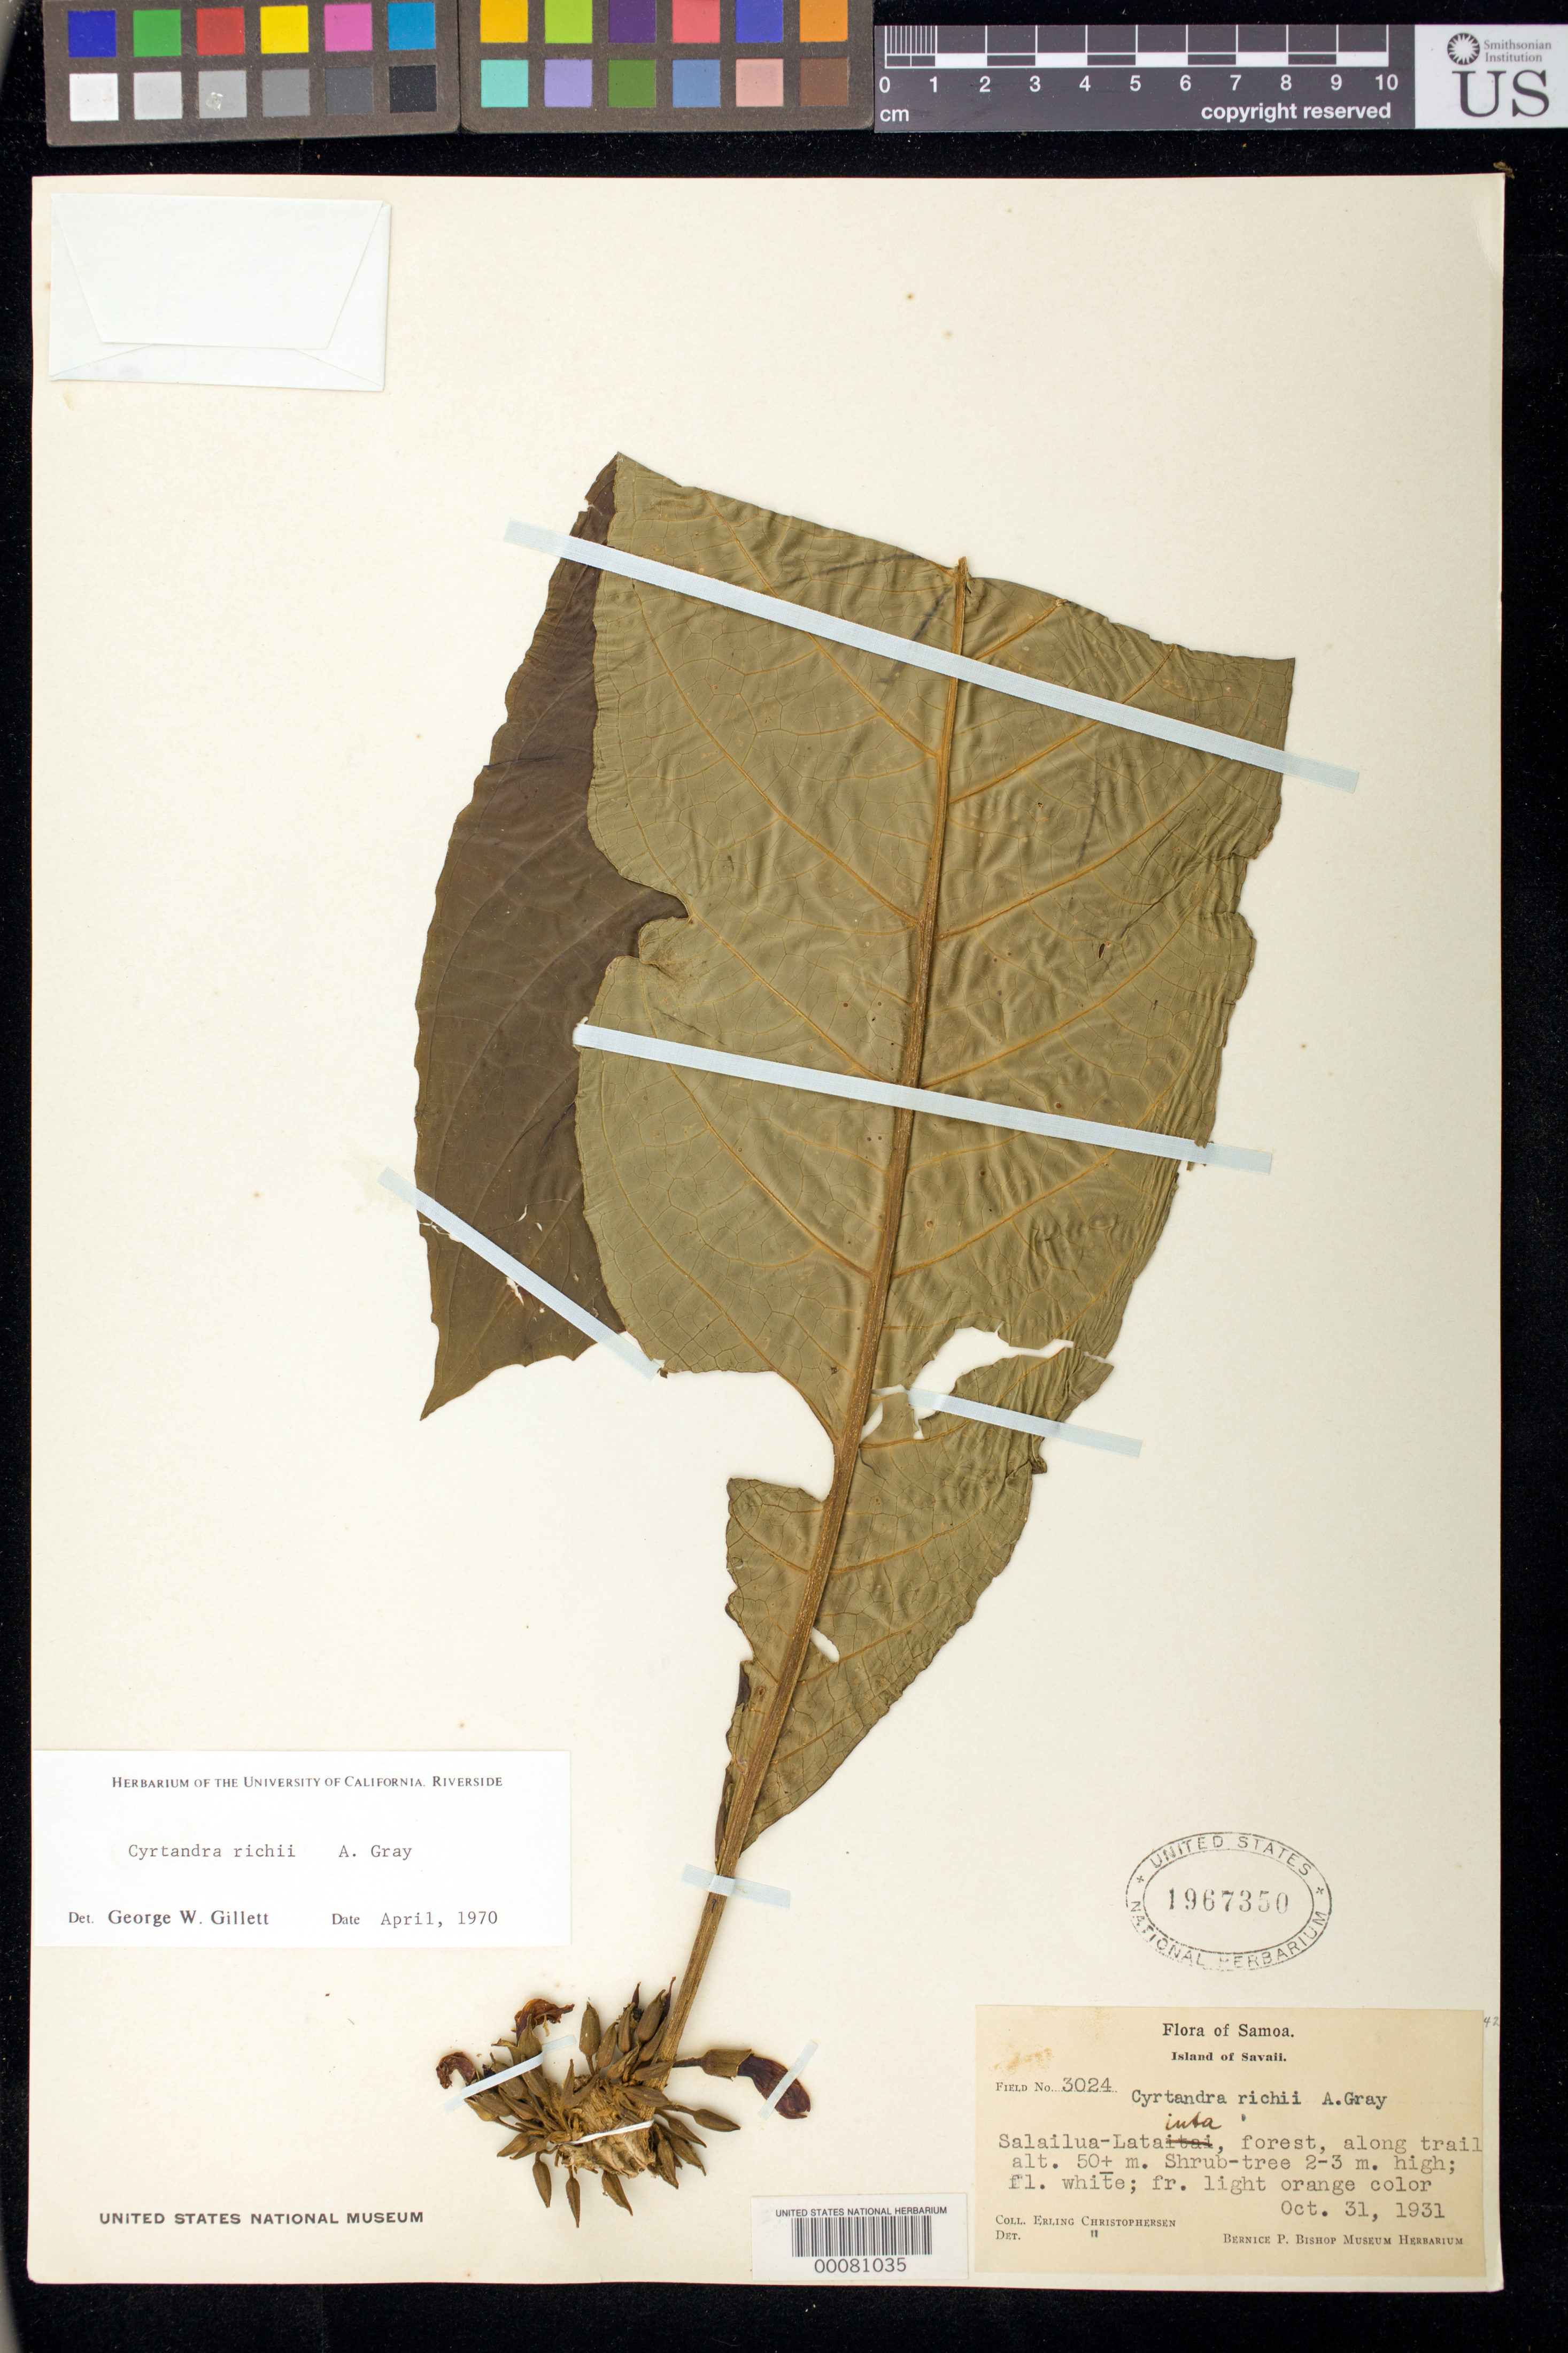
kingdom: Plantae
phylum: Tracheophyta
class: Magnoliopsida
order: Lamiales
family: Gesneriaceae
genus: Cyrtandra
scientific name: Cyrtandra richii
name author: A. Gray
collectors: E. Christophersen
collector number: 3024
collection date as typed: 31 Oct 1931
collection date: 1931-10-31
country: Samoa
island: Savai'i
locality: Savaii, Salailua-lataiuta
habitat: Forest, along trail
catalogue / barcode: US 1967350